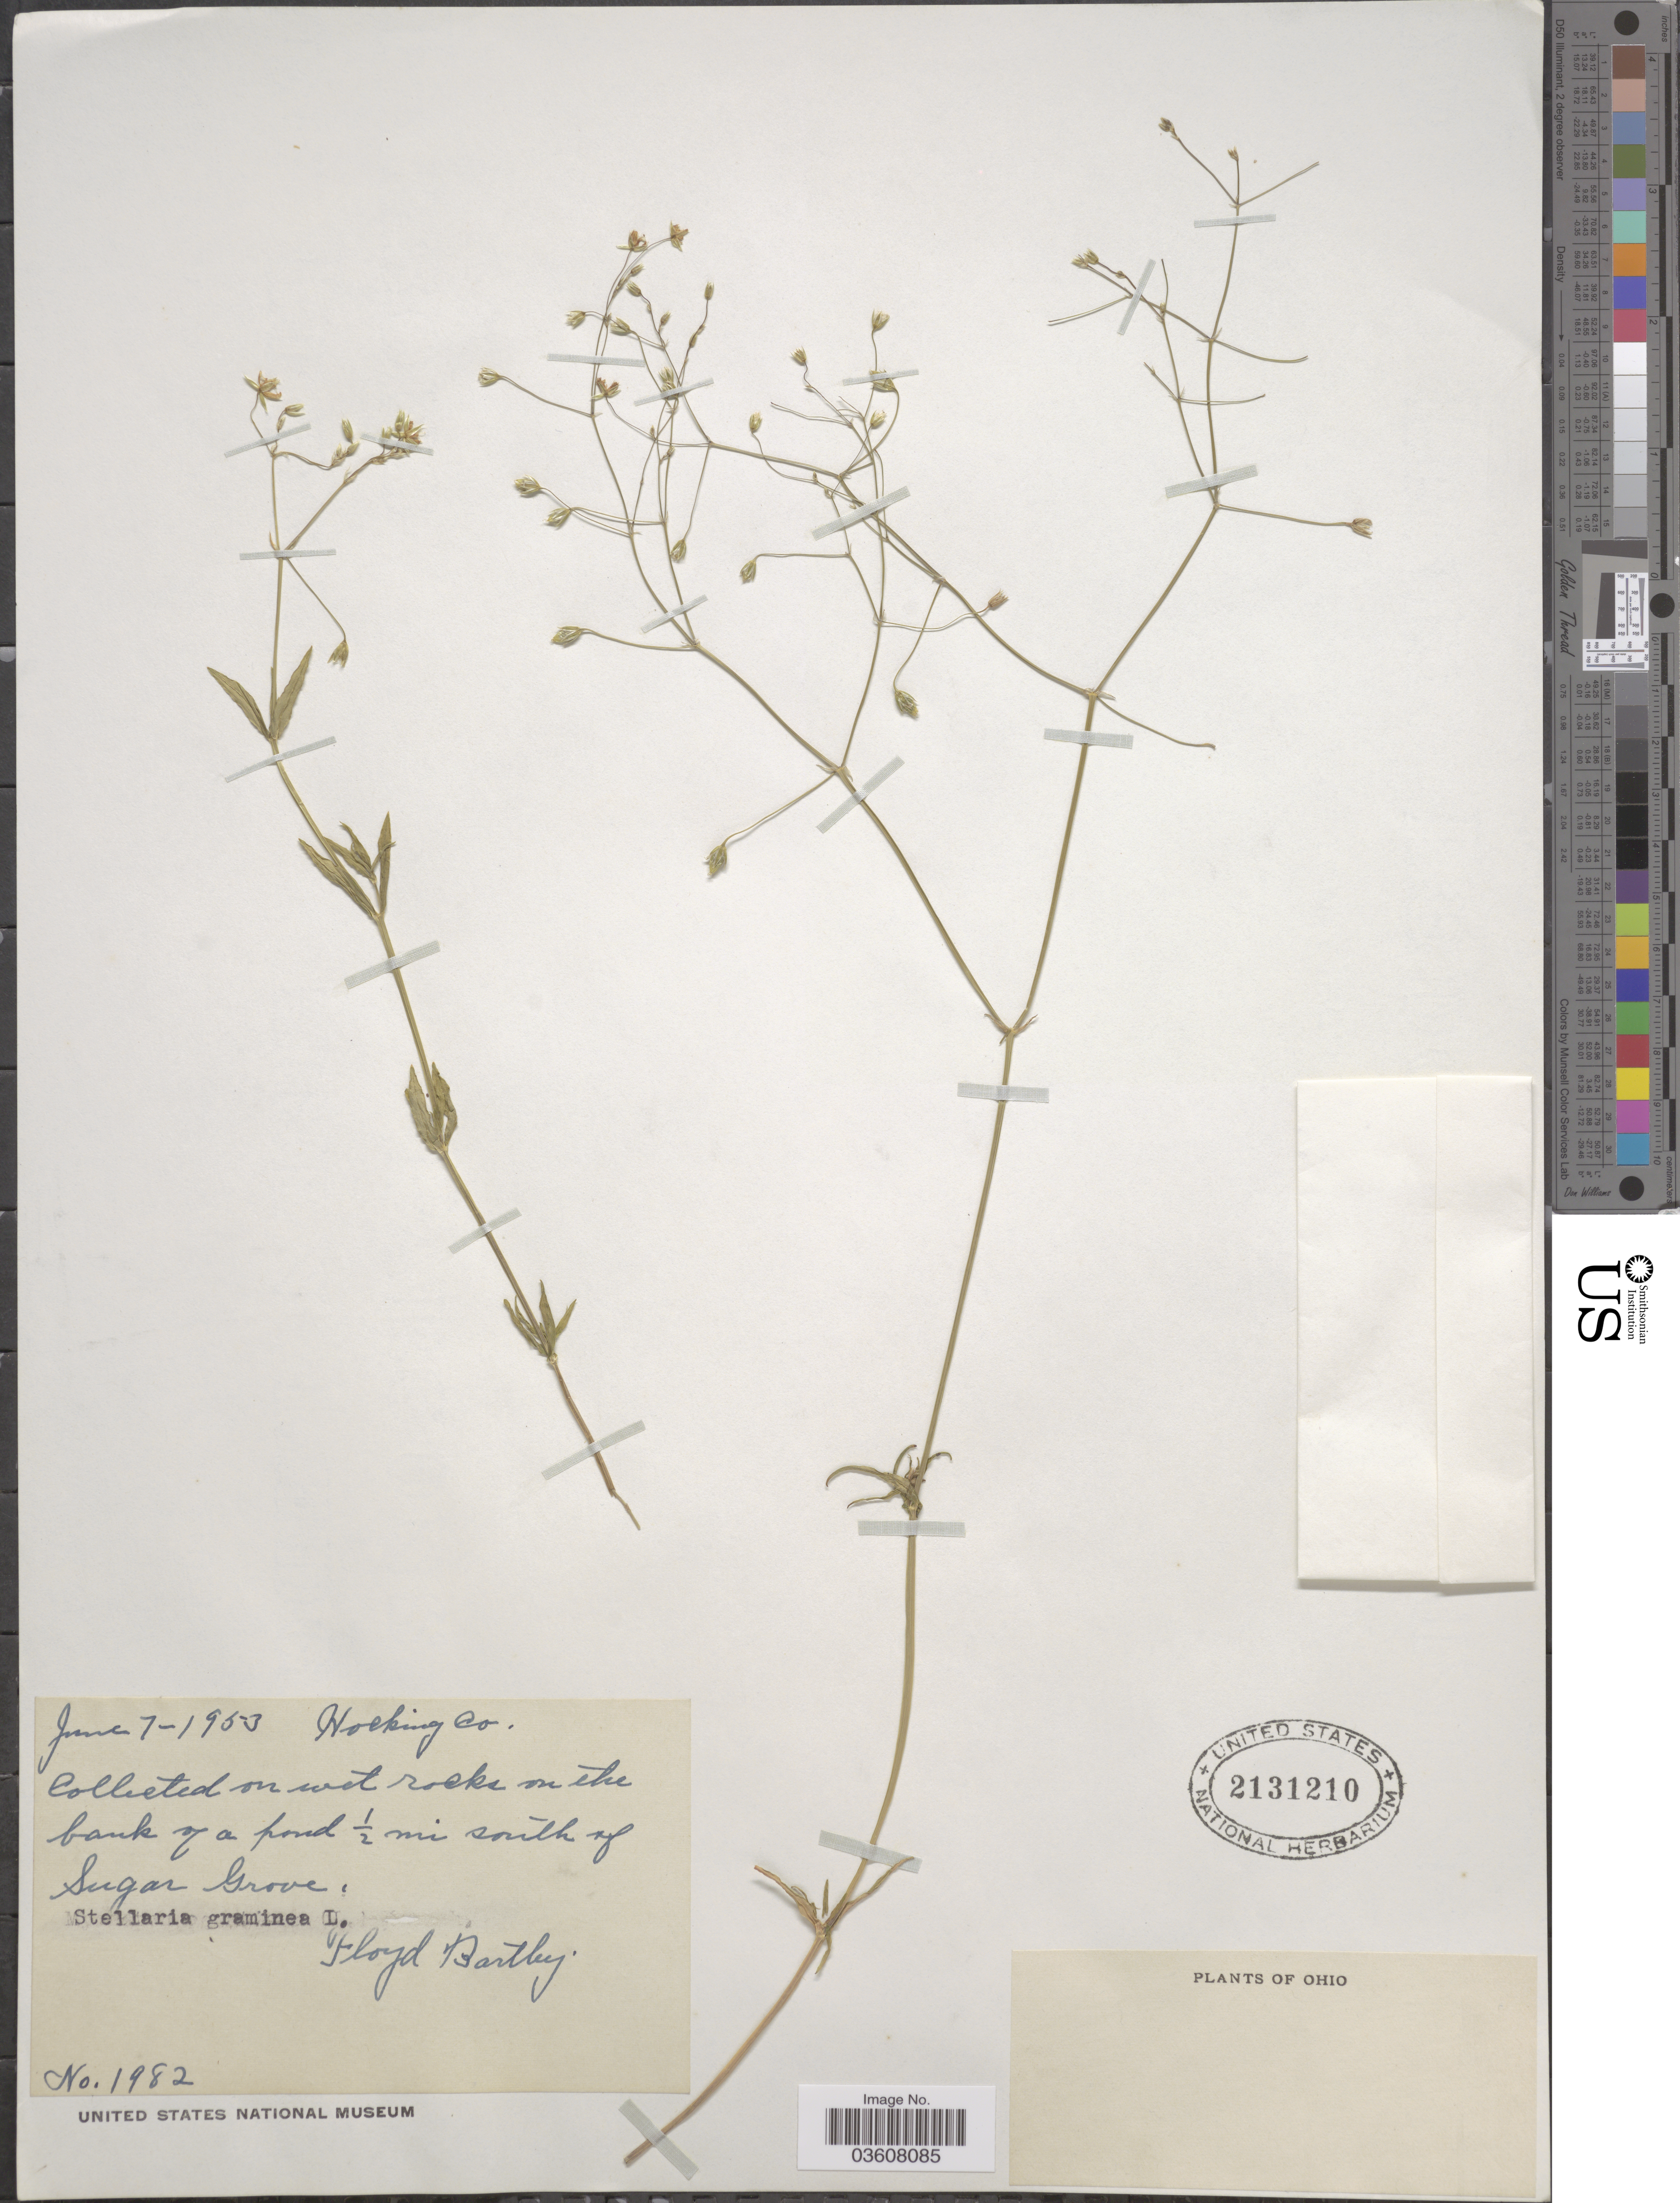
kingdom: Plantae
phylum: Tracheophyta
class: Magnoliopsida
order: Caryophyllales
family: Caryophyllaceae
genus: Stellaria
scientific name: Stellaria graminea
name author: L.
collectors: F. Bartley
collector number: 1982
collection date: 1953-06-07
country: United States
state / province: Ohio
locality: Hocking Co. On the bank of a pond ½ mi south of Sugar Grove.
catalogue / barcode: US 2131210